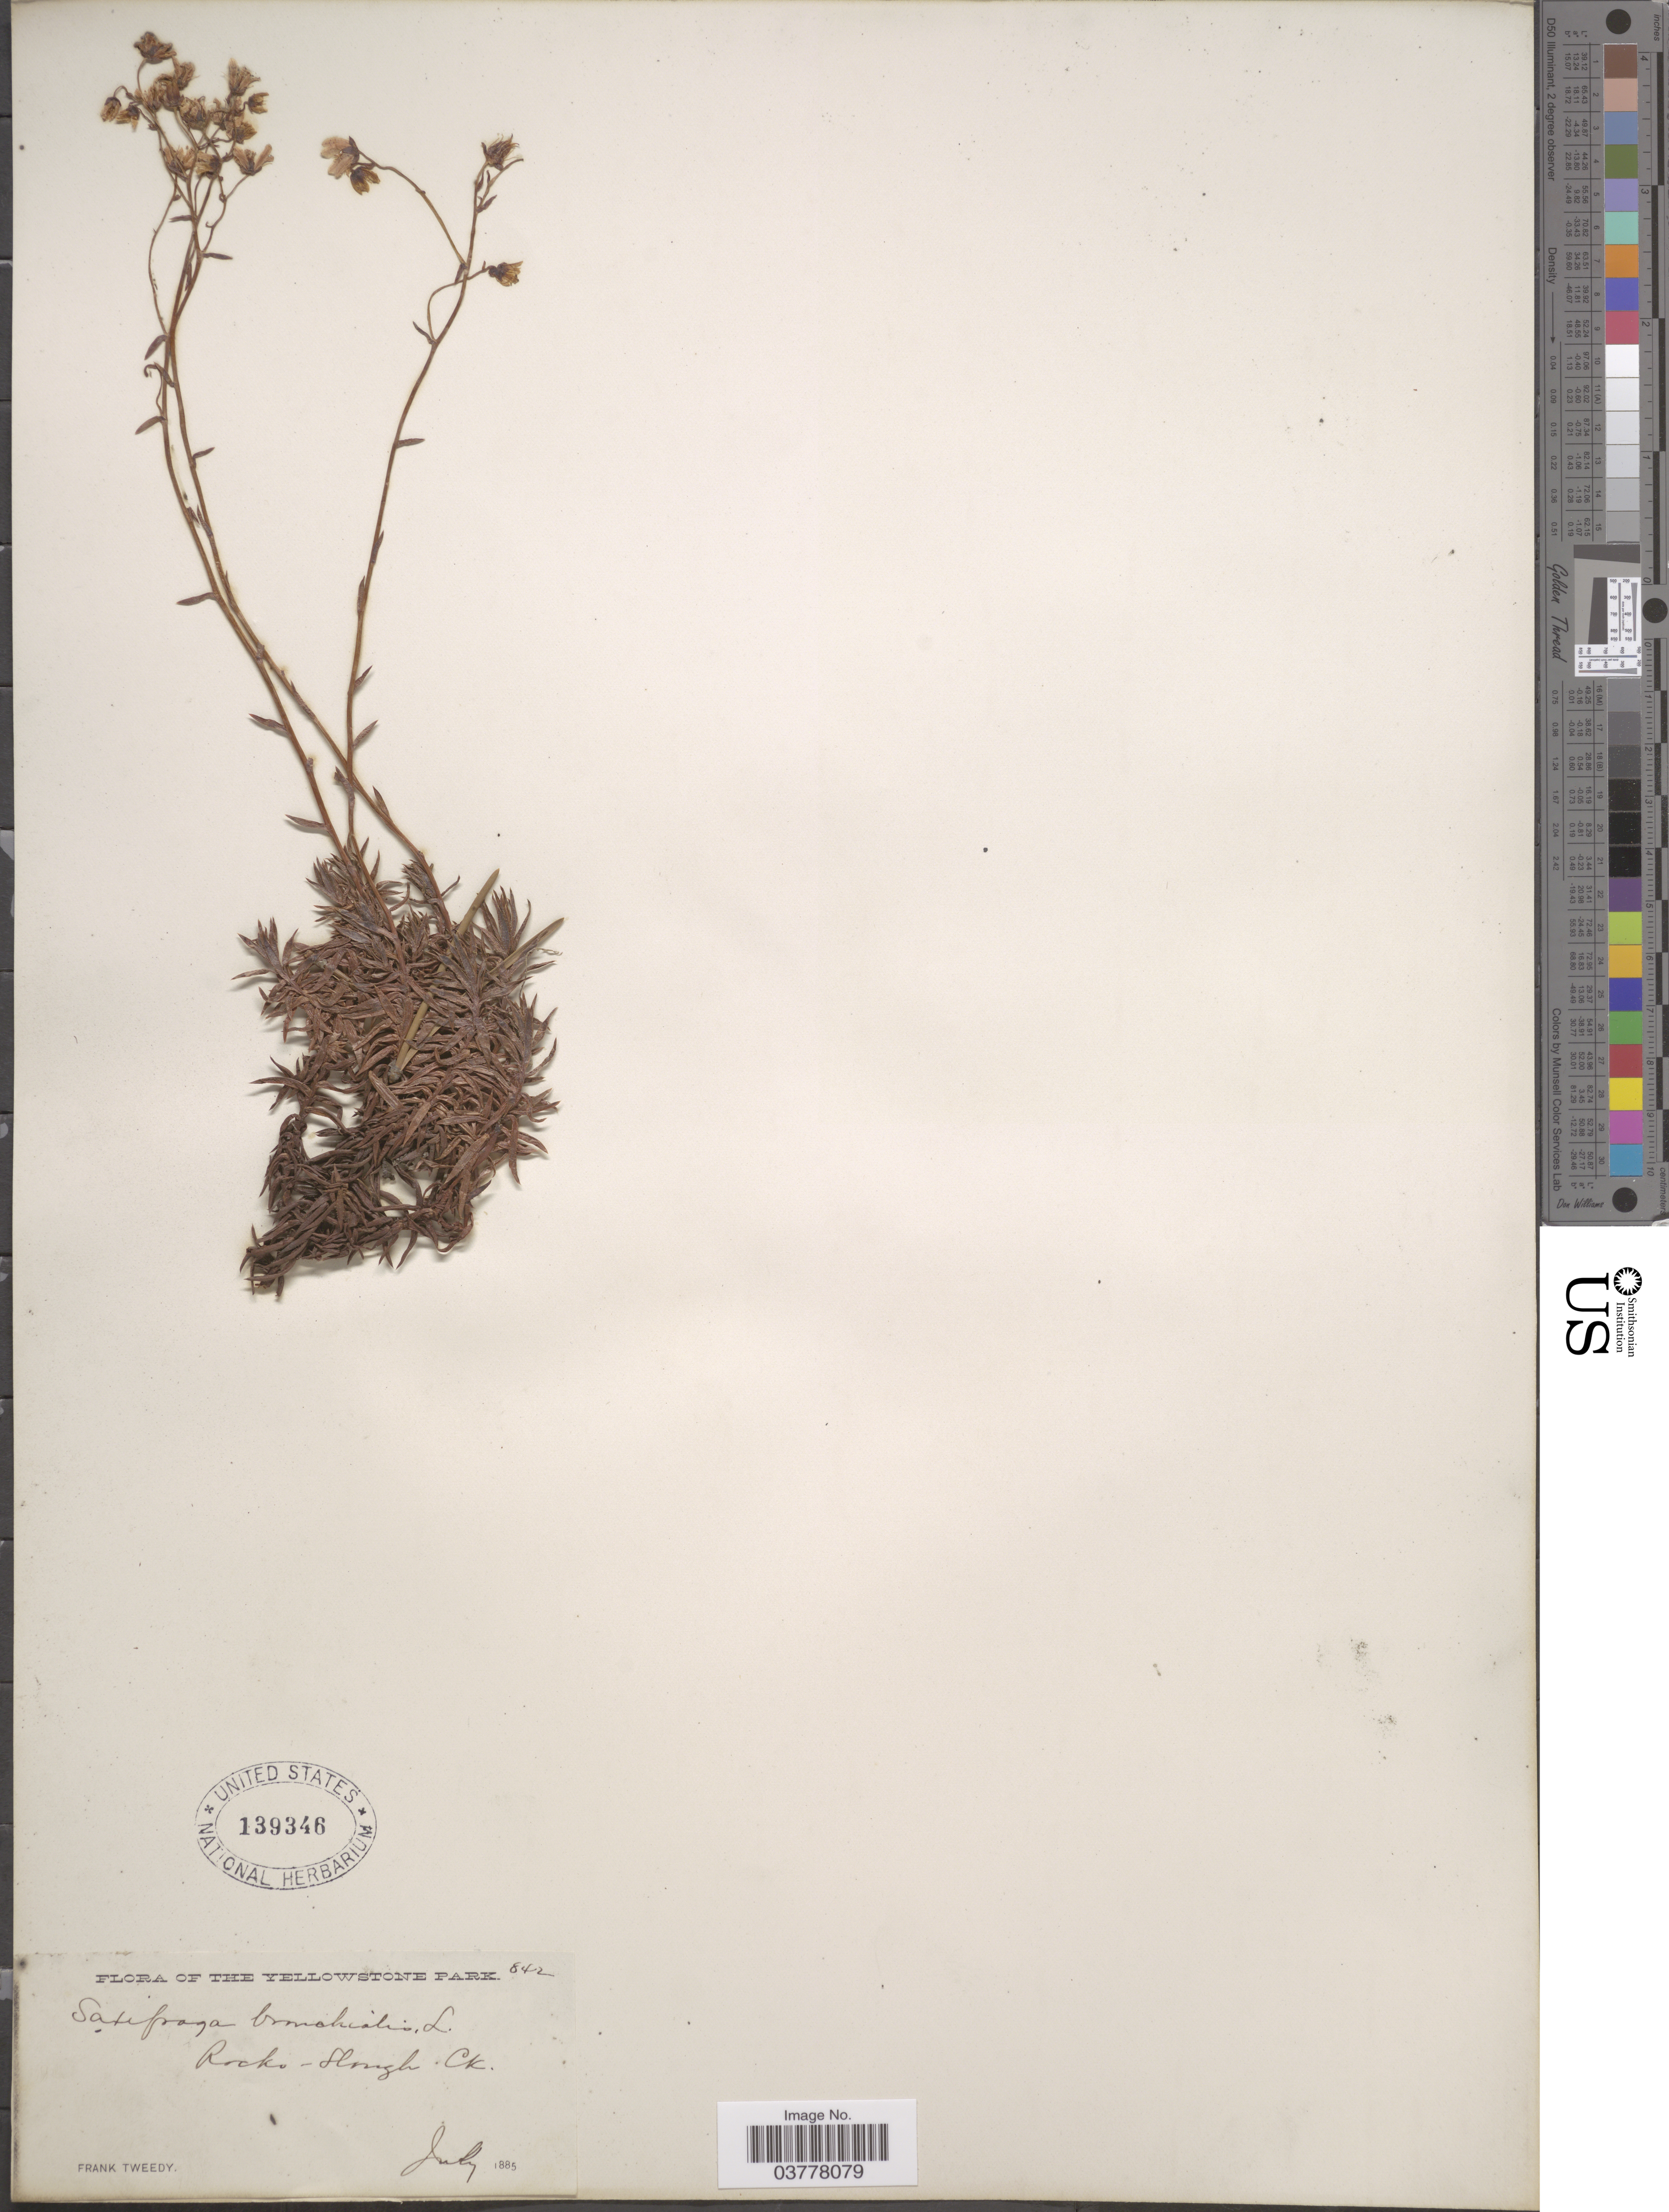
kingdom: Plantae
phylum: Tracheophyta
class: Magnoliopsida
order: Saxifragales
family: Saxifragaceae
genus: Saxifraga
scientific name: Saxifraga bronchialis subsp. austromontana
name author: (Wiegand) Piper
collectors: F. Tweedy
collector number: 842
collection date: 1885-07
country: United States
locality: The Yellowstone Park. Rocks-Slough Ck.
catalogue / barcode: US 139346